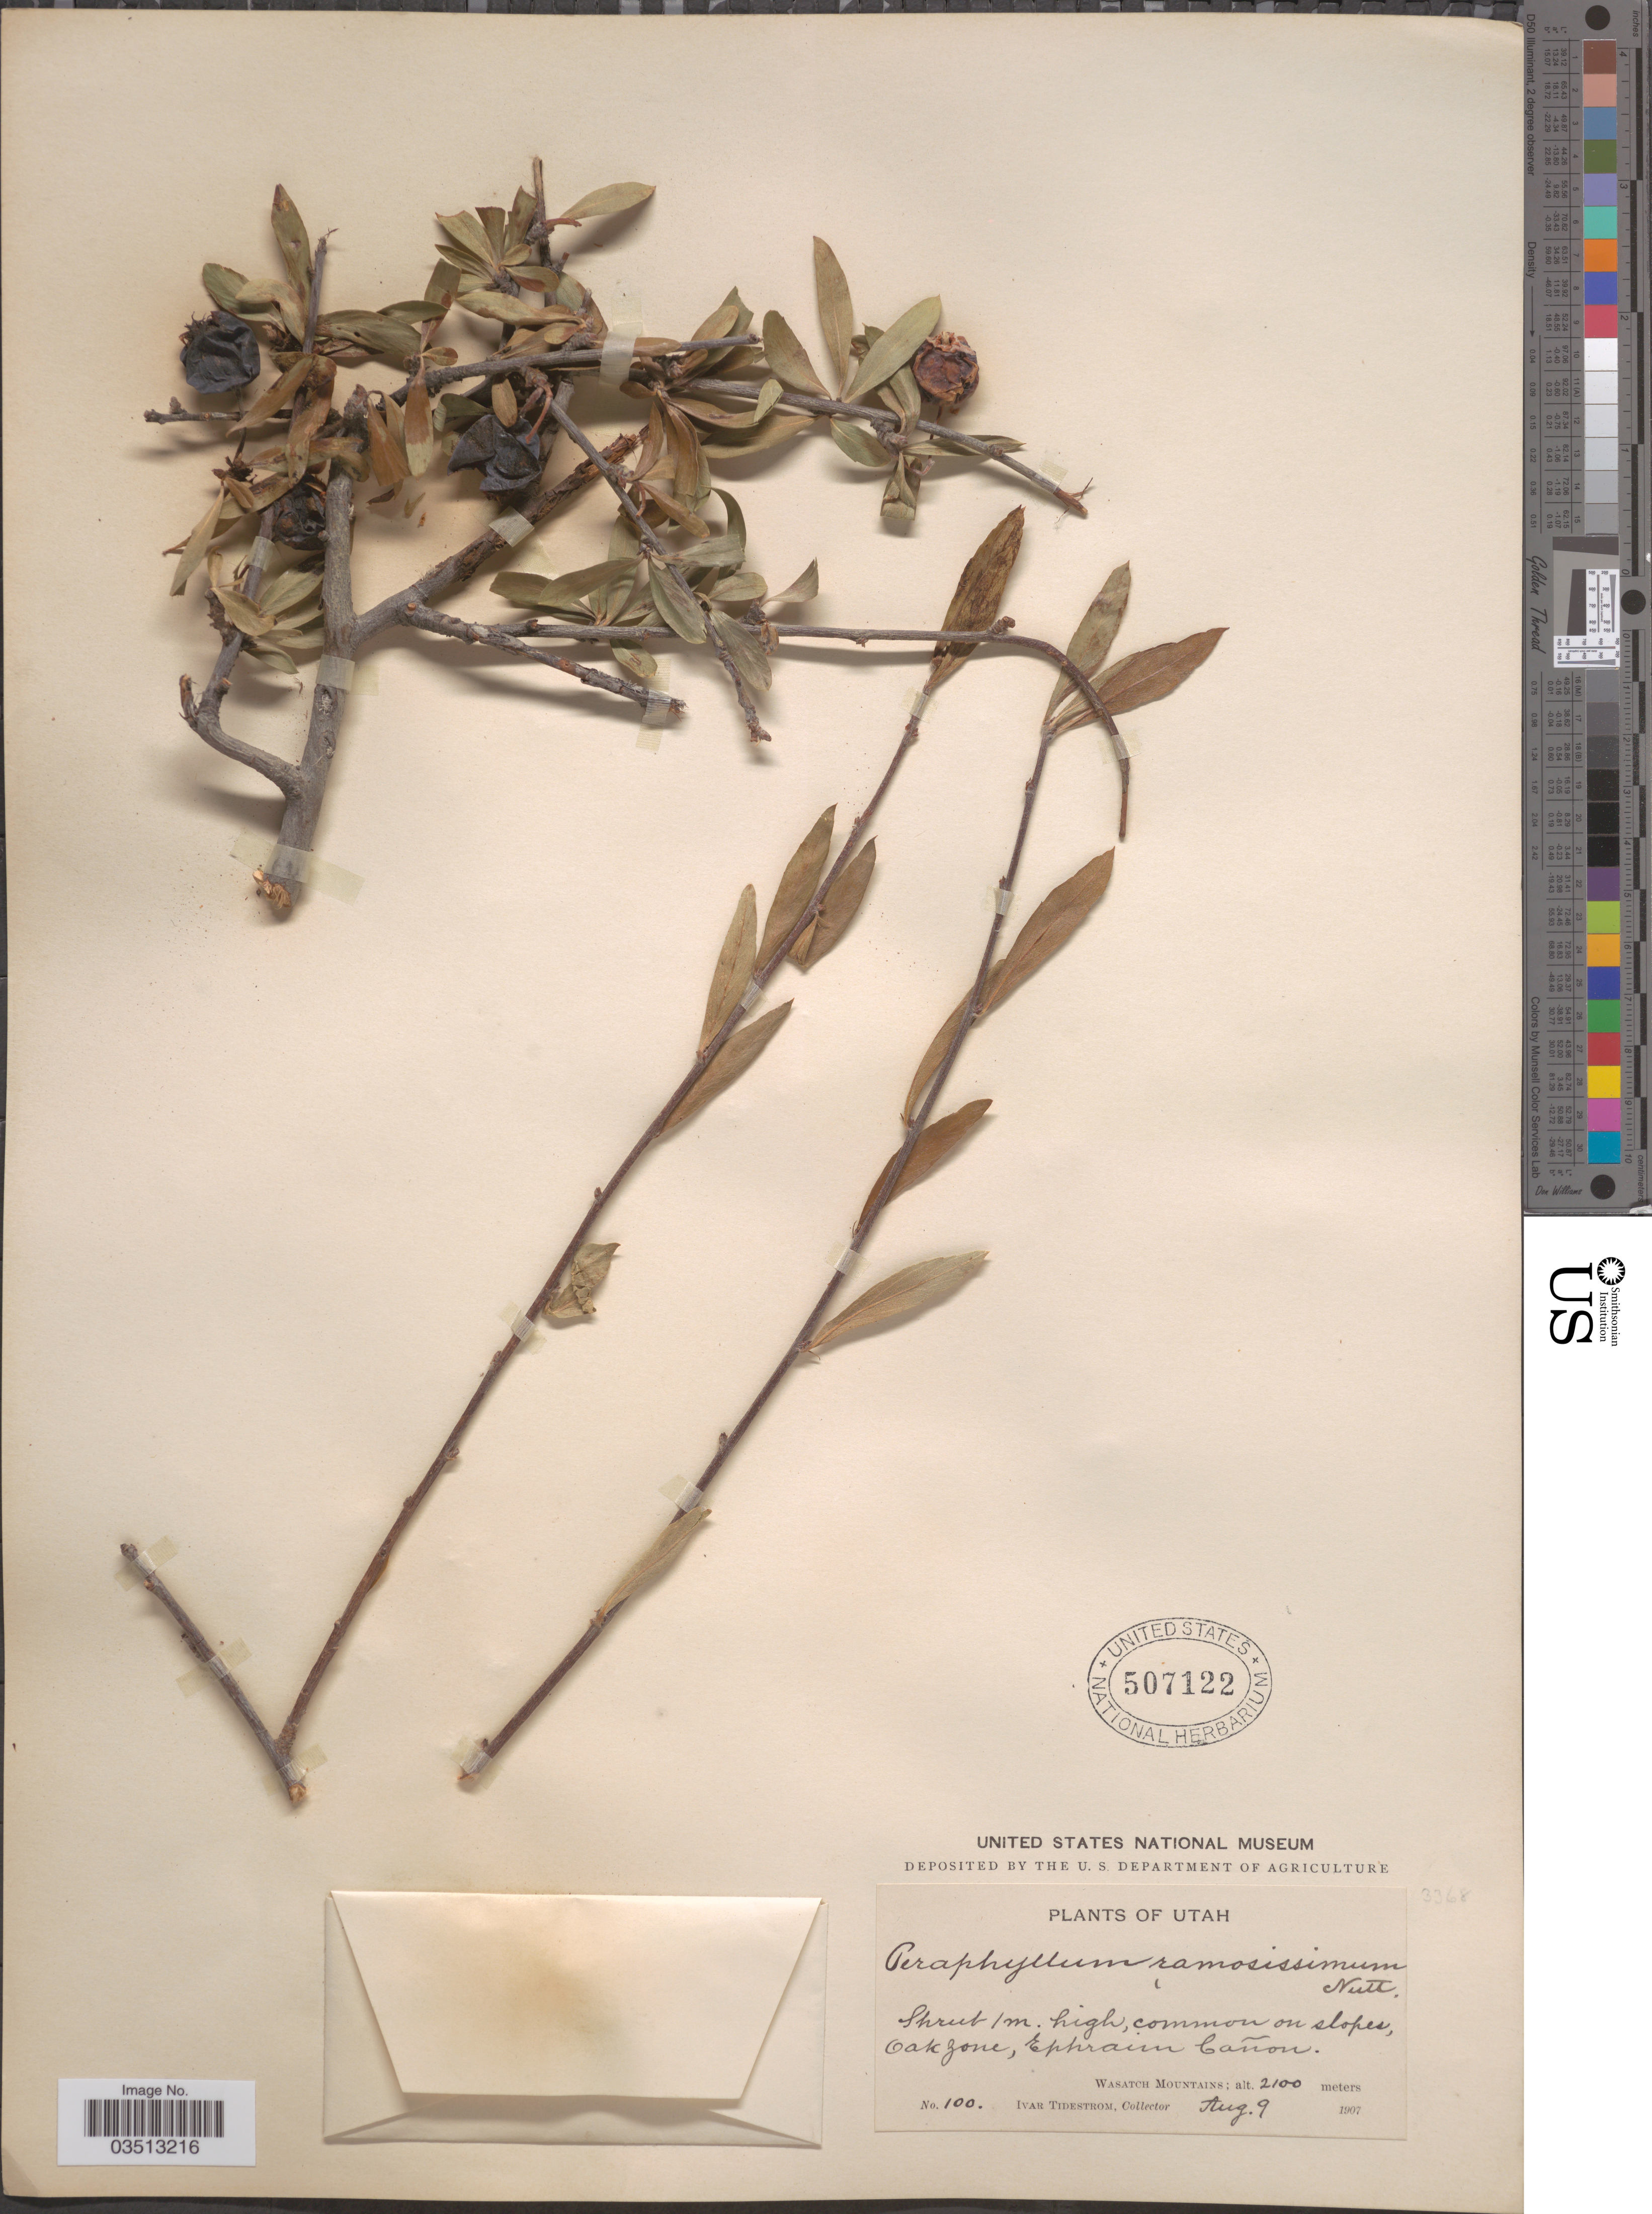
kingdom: Plantae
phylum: Tracheophyta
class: Magnoliopsida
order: Rosales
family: Rosaceae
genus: Peraphyllum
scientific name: Peraphyllum ramosissimum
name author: Nutt.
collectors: I. F. Tidestrom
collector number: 100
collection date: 1907-08-09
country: United States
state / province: Utah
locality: On slopes, Oak zone, Ephraim Cañon. Wasatch Mountains.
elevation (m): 2100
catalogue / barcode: US 507122